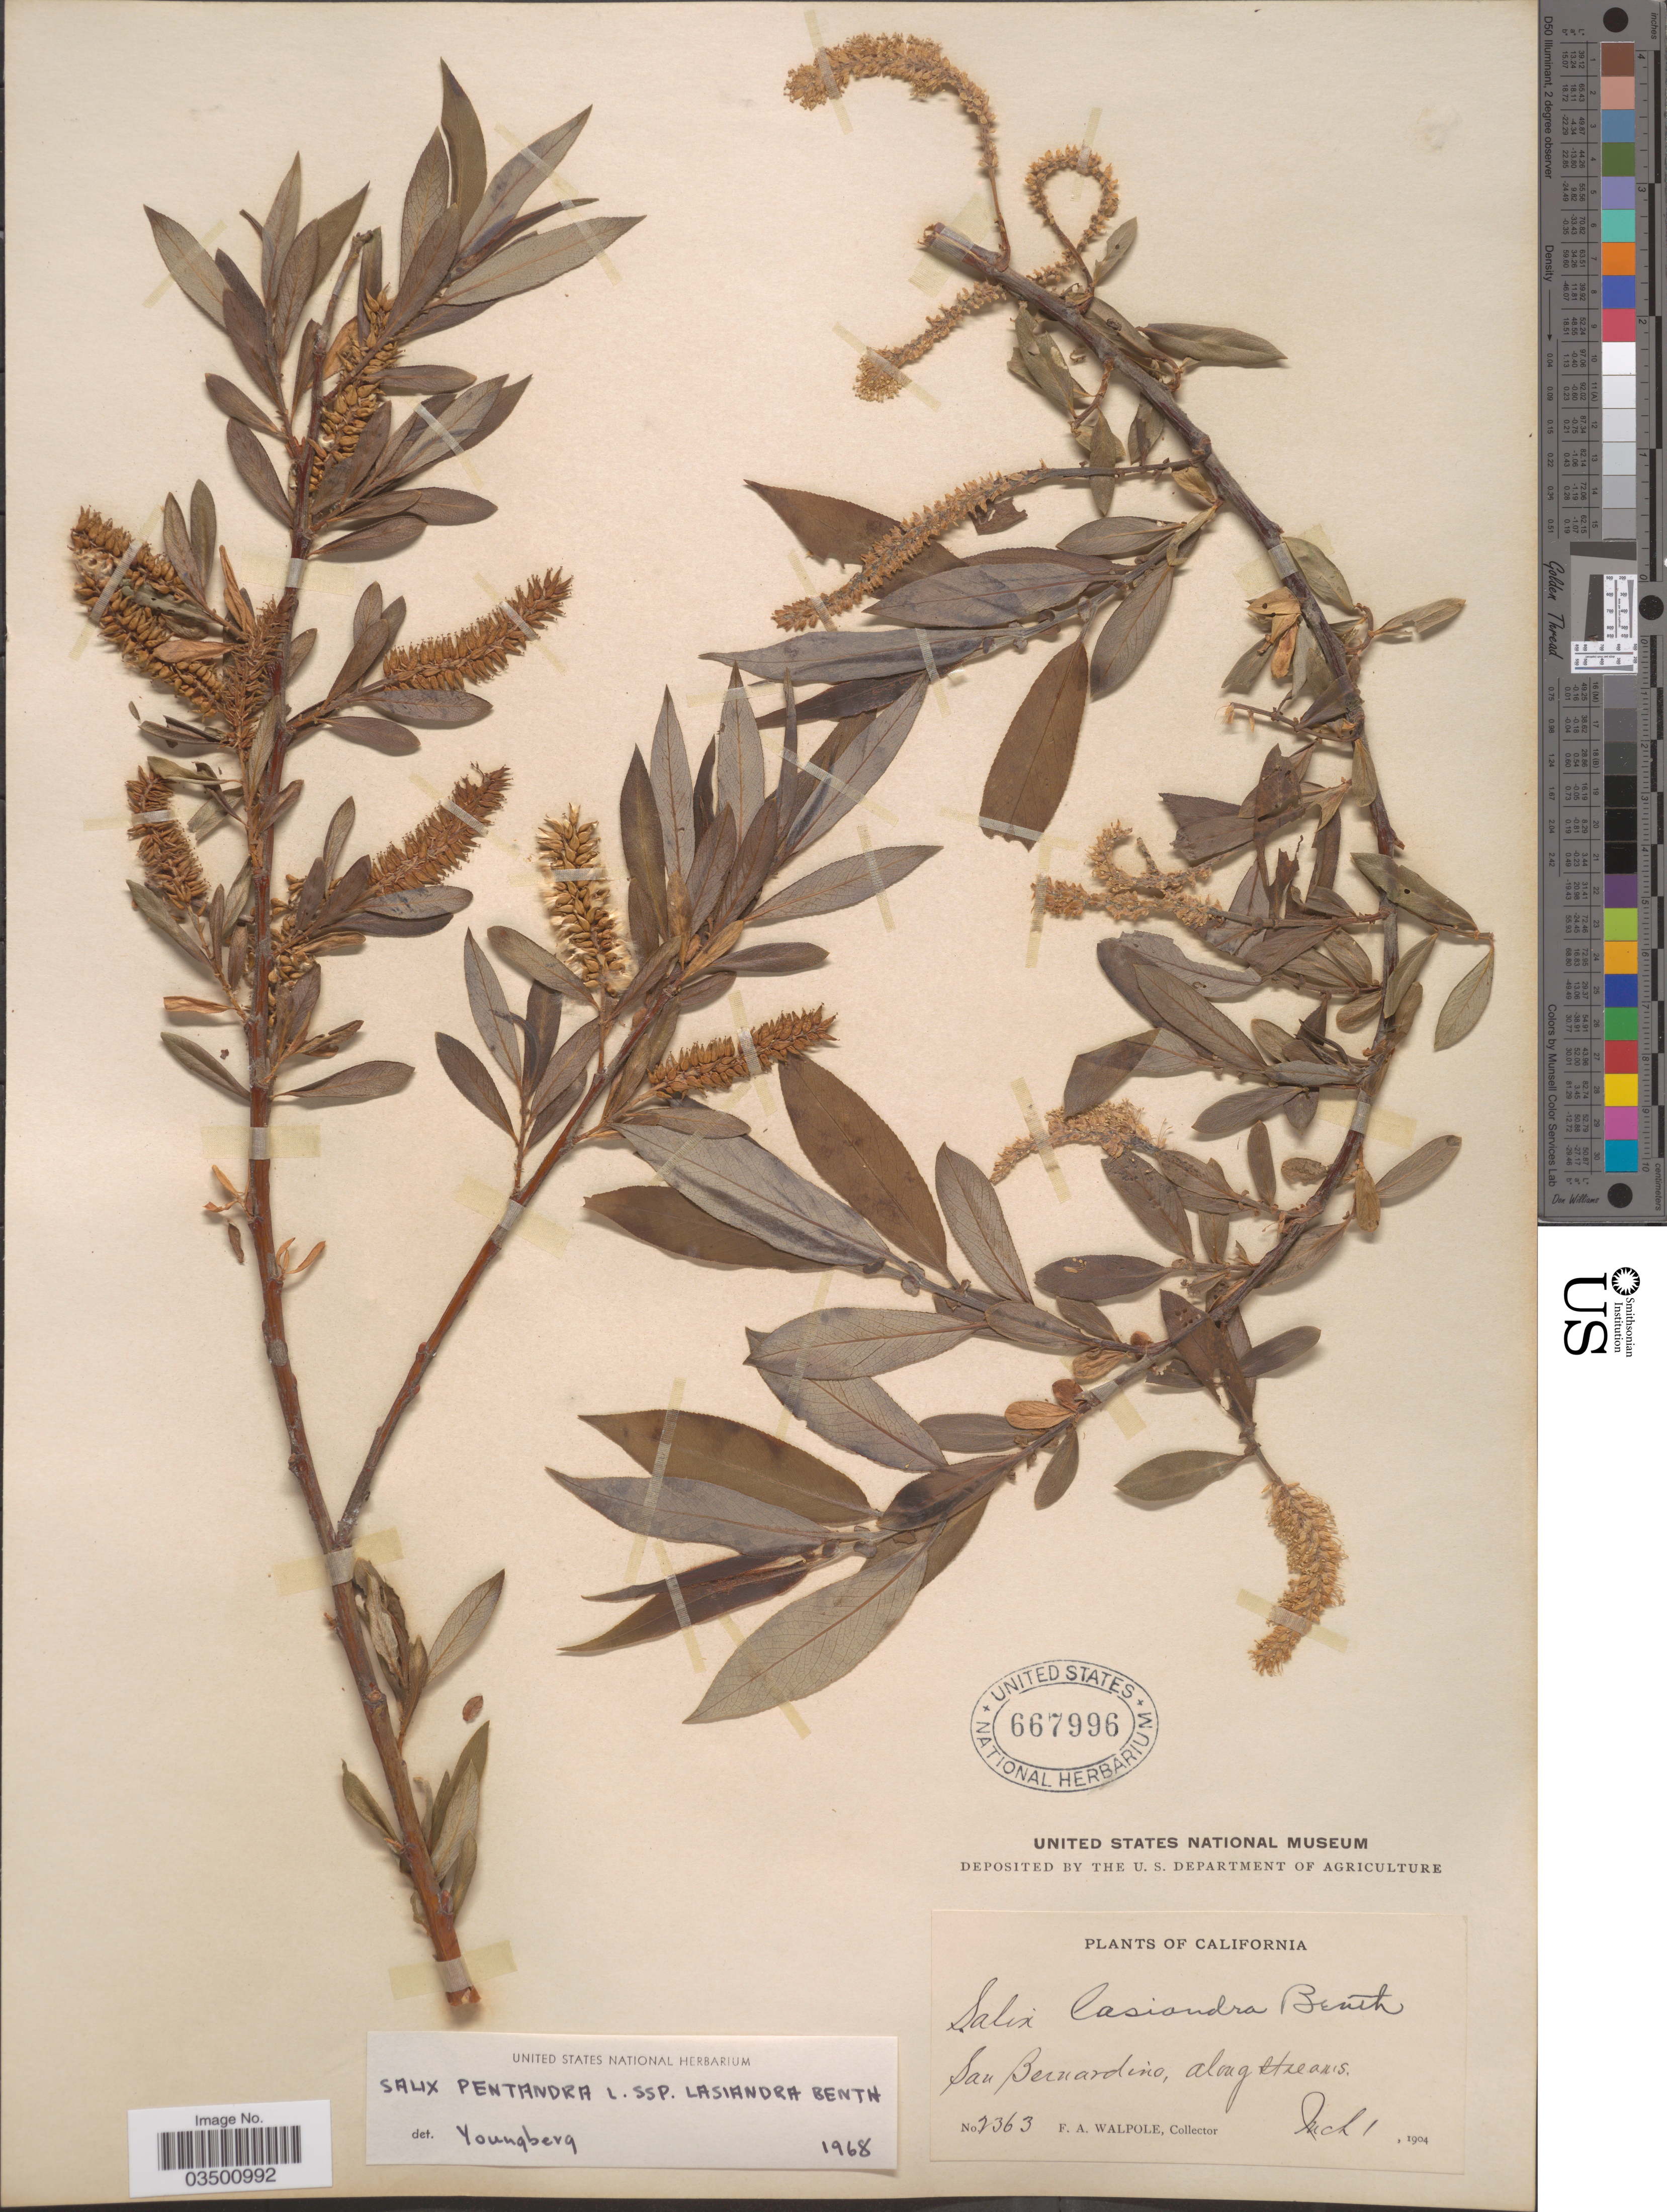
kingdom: Plantae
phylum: Tracheophyta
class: Magnoliopsida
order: Malpighiales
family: Salicaceae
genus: Salix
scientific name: Salix lasiandra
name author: Benth.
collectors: F. Walpole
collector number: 2363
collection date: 1904-03-01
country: United States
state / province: California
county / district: San Bernardino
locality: San Bernardino, along streams.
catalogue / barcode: US 667996